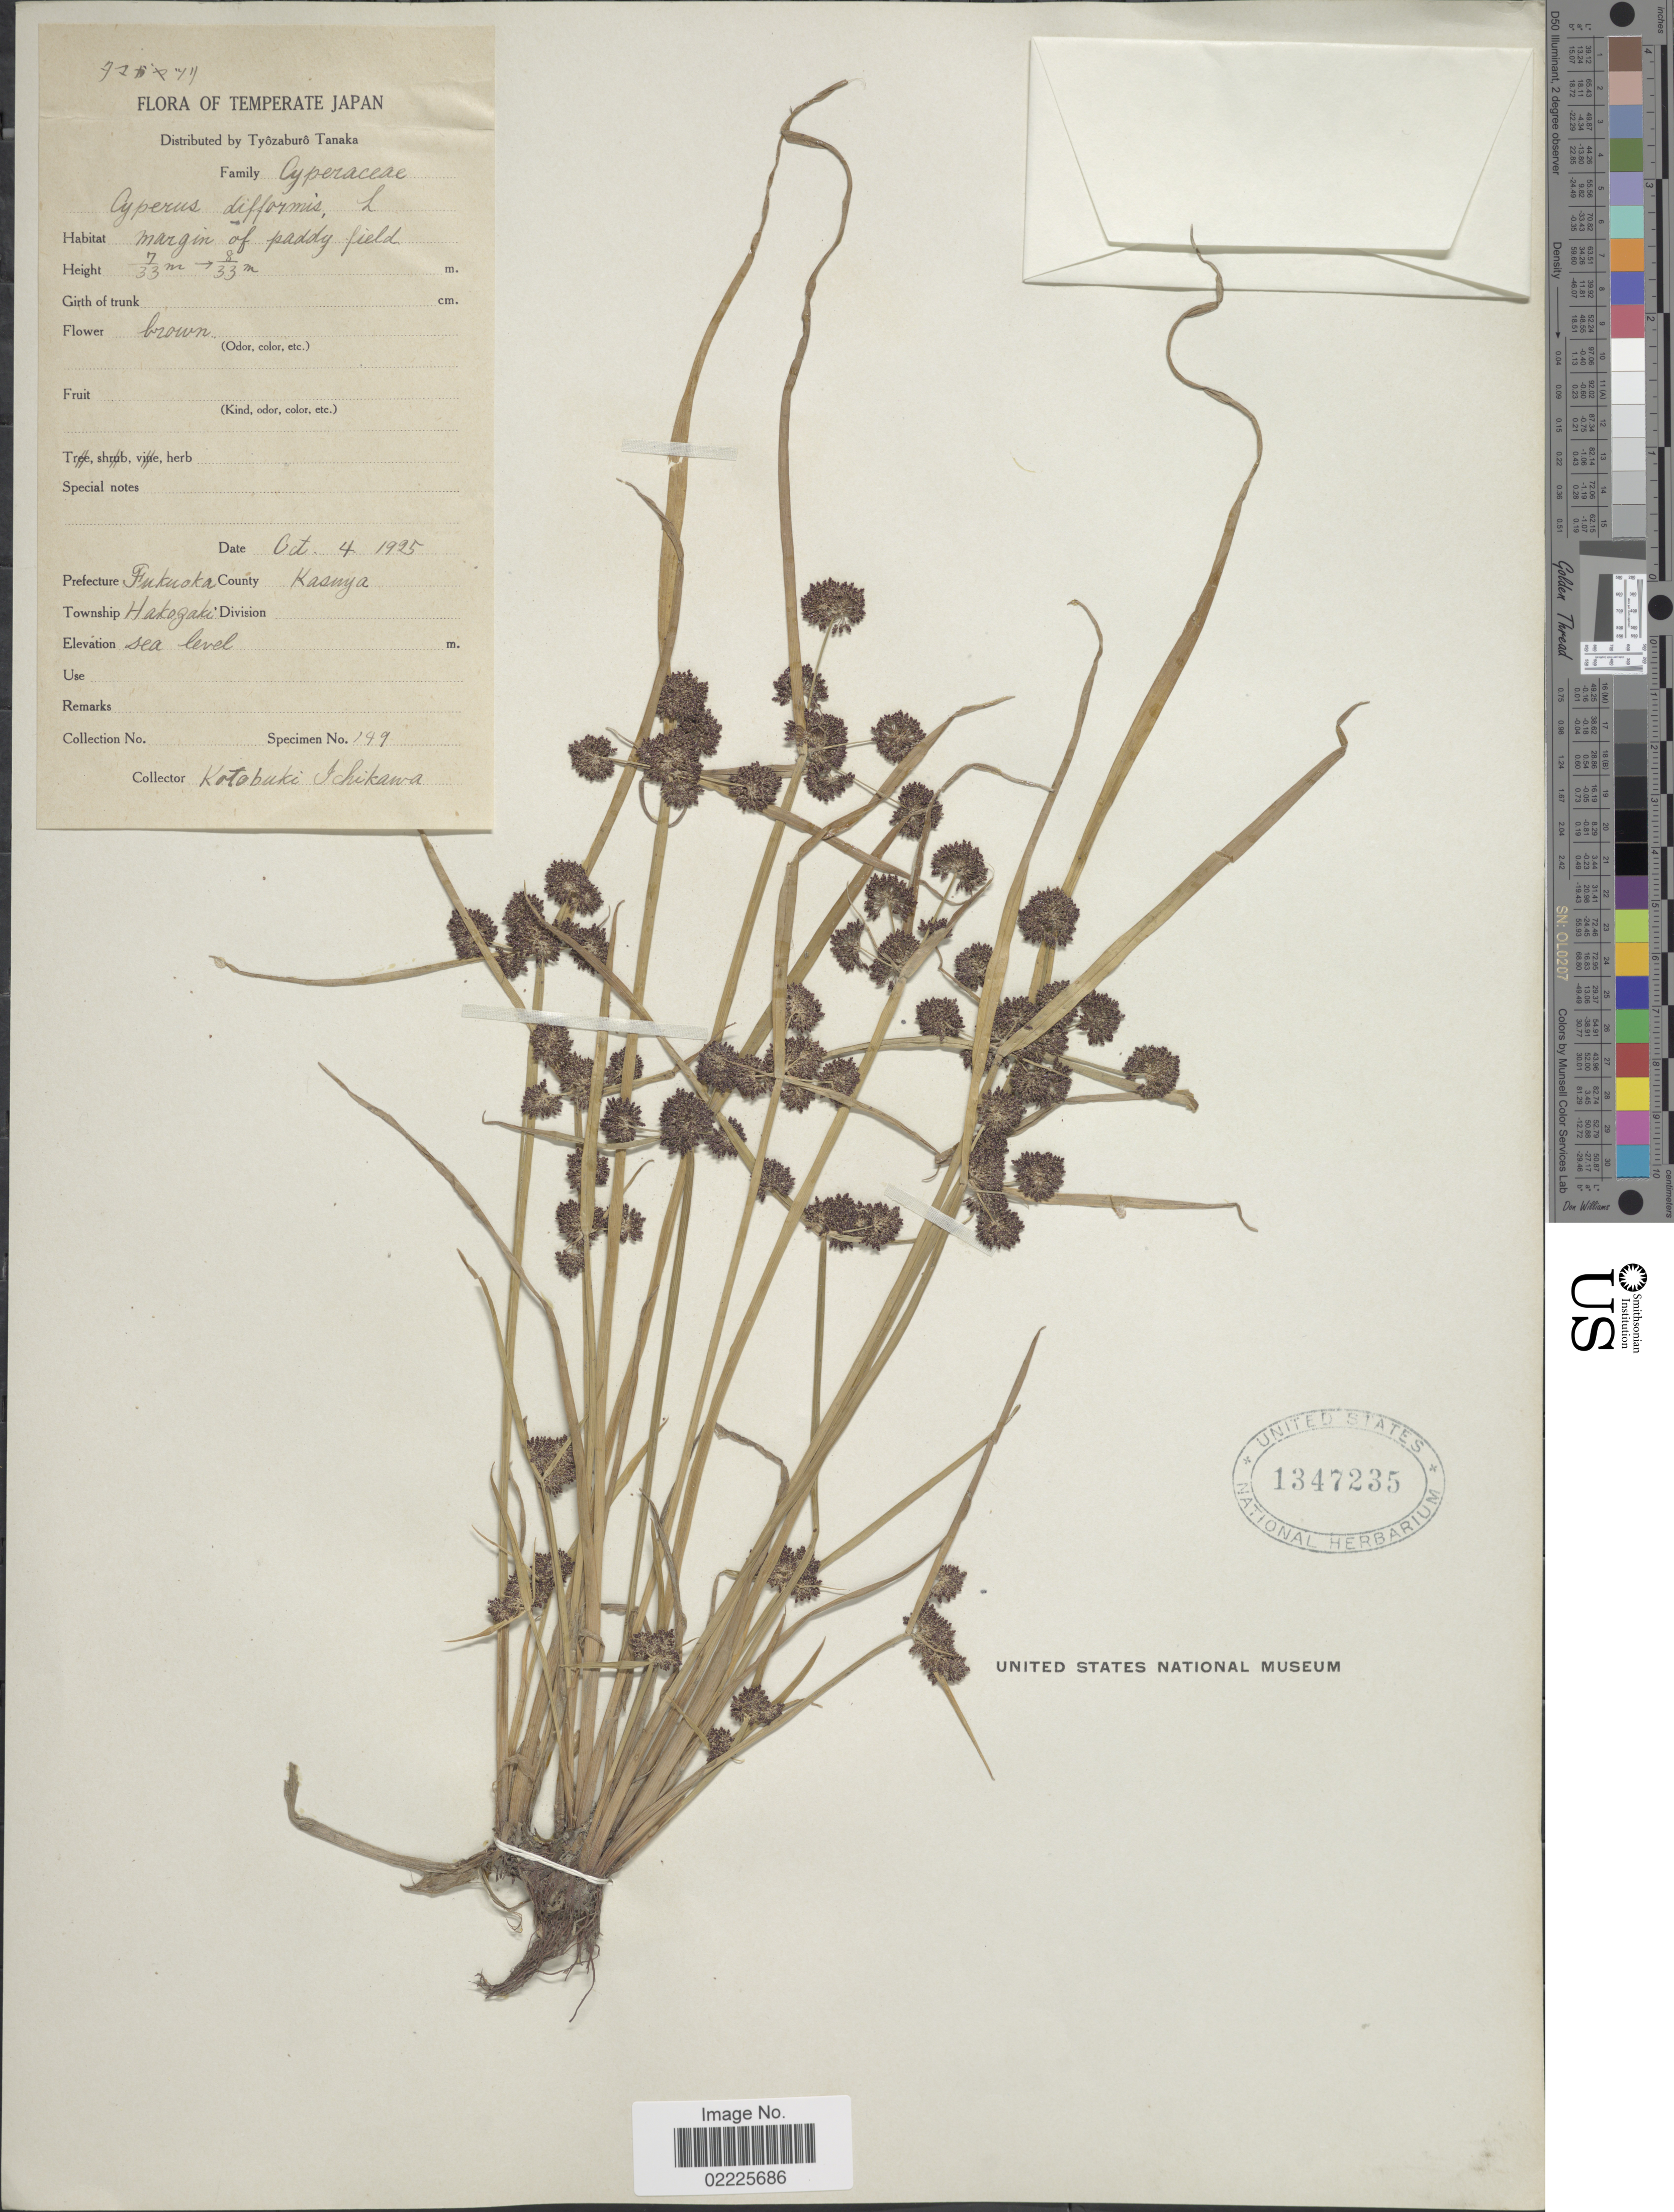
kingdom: Plantae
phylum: Tracheophyta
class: Liliopsida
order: Poales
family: Cyperaceae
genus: Cyperus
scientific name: Cyperus difformis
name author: L.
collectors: K. Ichikawa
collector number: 149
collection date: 1925-10-04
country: Japan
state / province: Hukuoka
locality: Temperate Japan, Prefecture Fukuoka, County Kasuya, Township Hakozaki.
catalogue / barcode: US 1347235